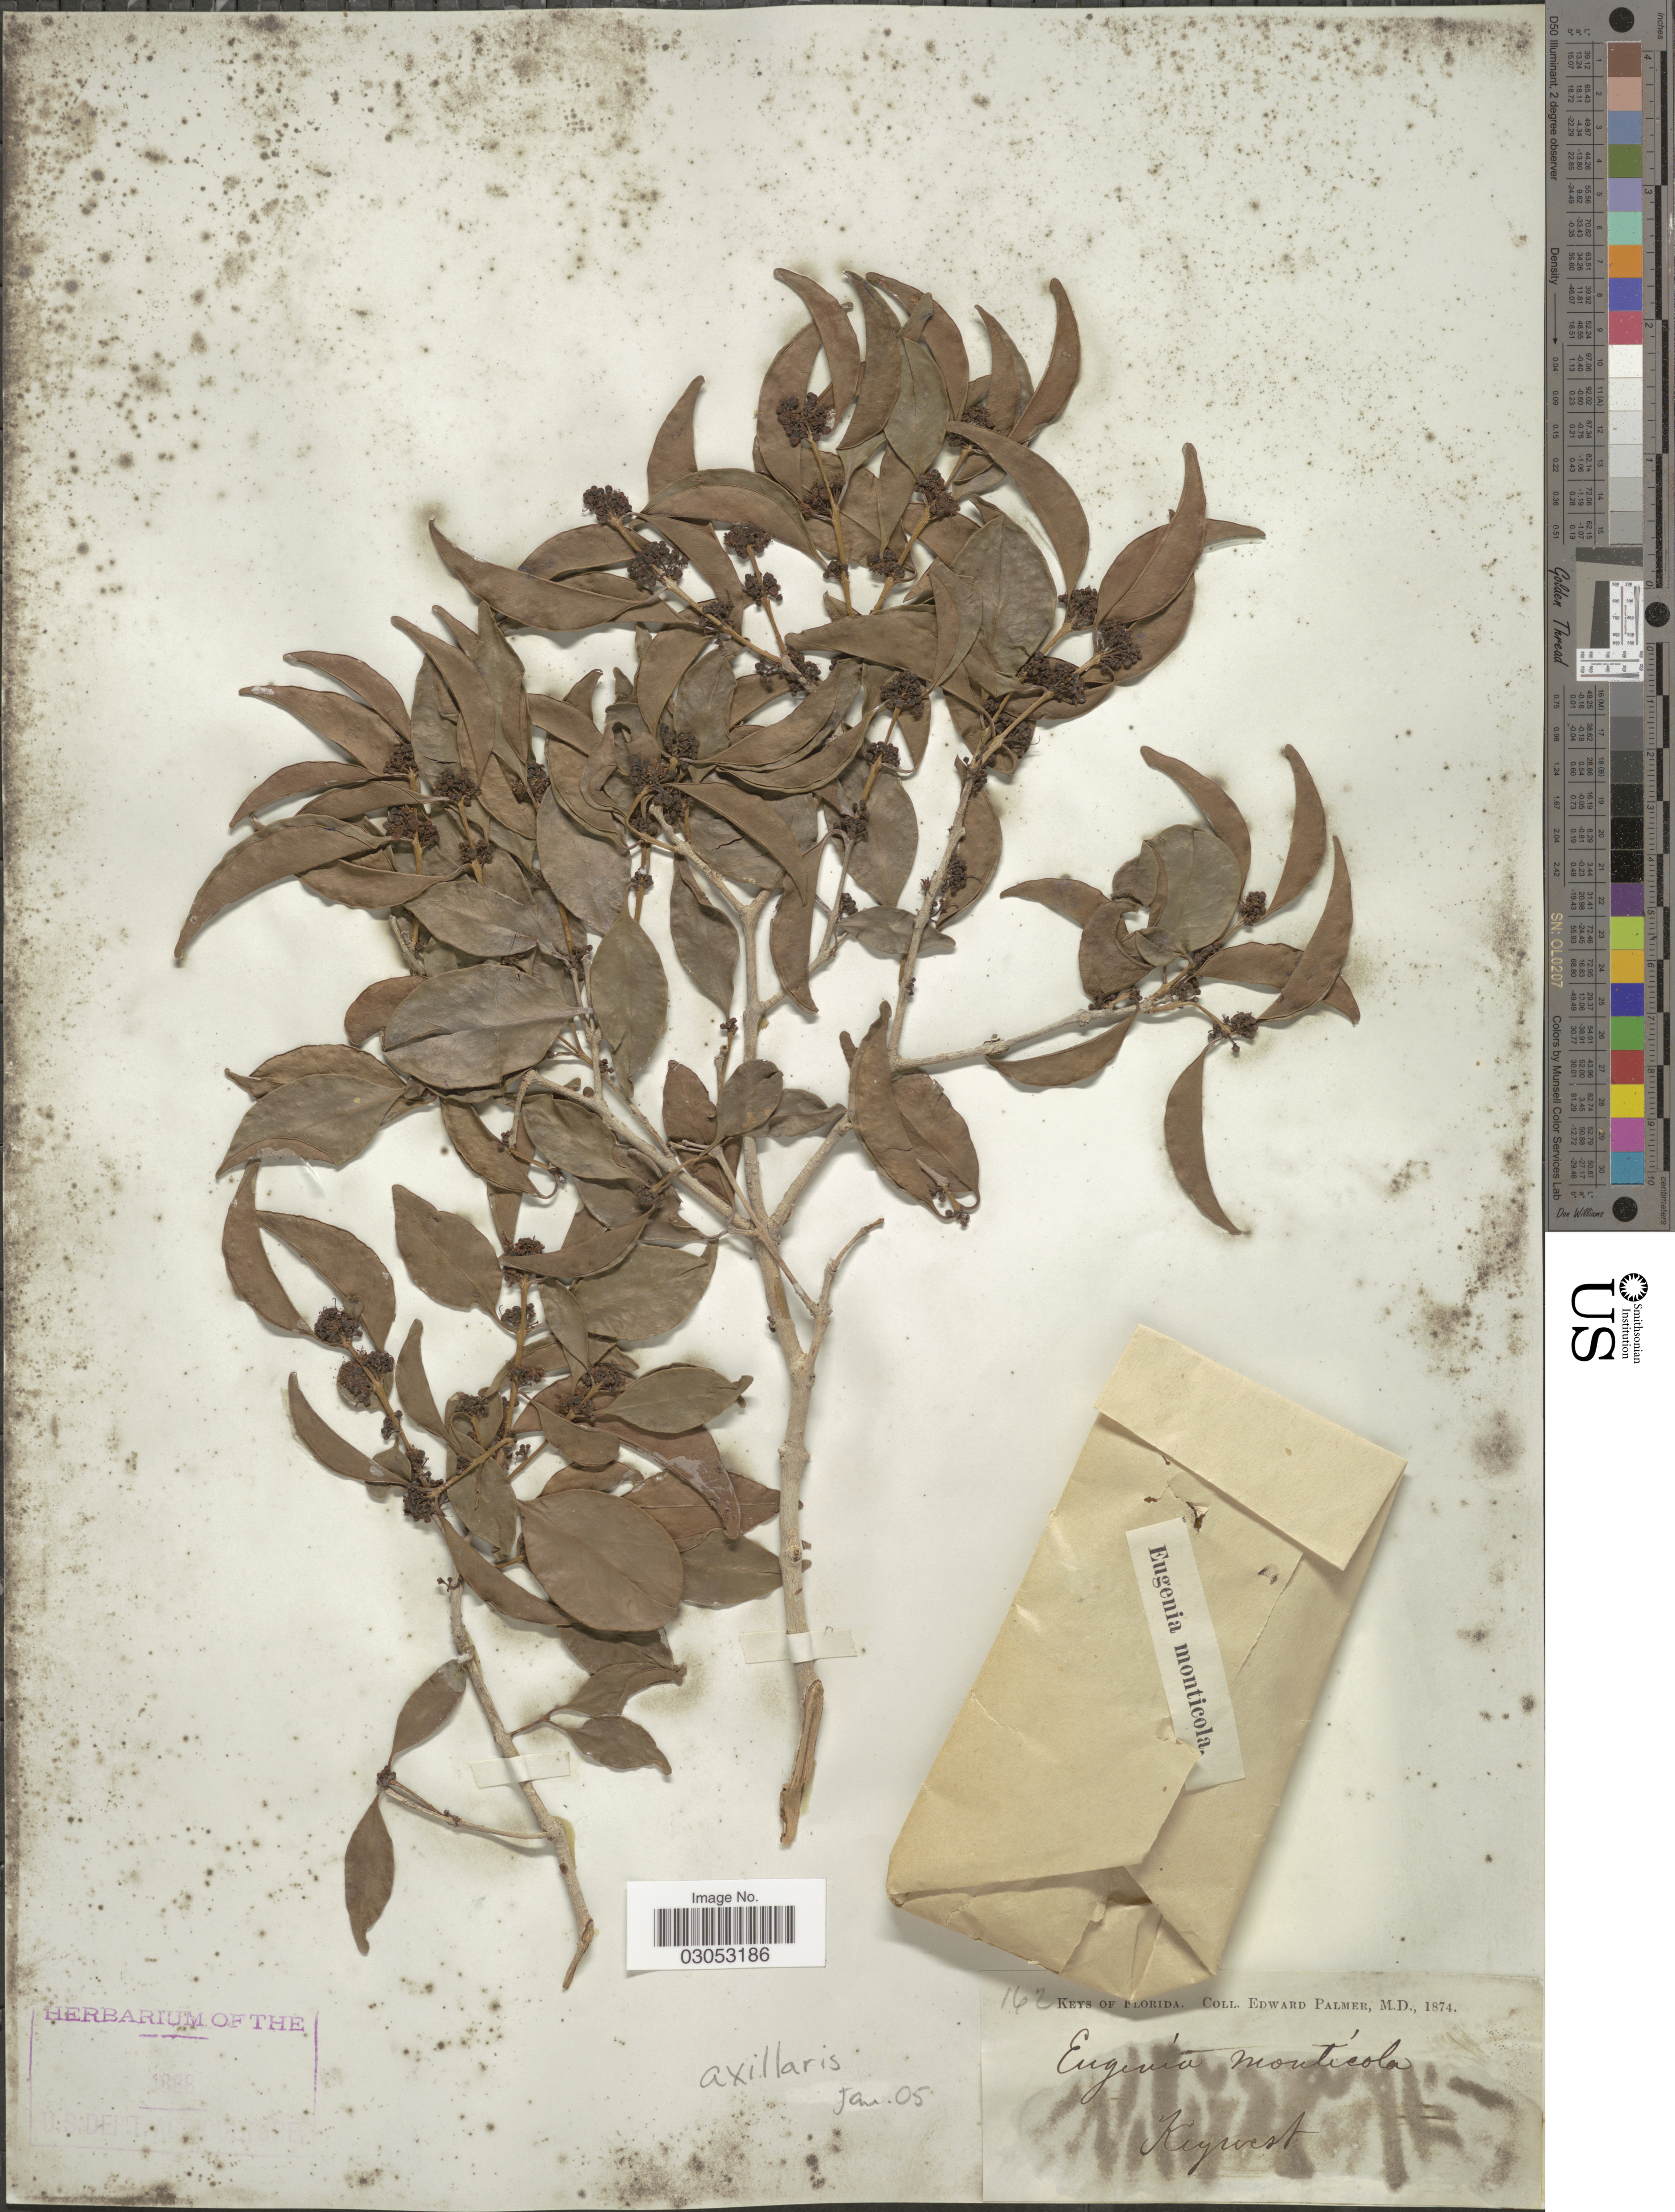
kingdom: Plantae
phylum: Tracheophyta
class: Magnoliopsida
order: Myrtales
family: Myrtaceae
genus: Eugenia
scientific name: Eugenia axillaris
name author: (Sw.) Willd.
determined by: Strong, Mark T., (BOT), Smithsonian Institution - National Museum of Natural History (UNITED STATES)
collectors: E. Palmer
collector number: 162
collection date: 1874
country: United States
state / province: Florida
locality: Keys of Florida, Keywest.